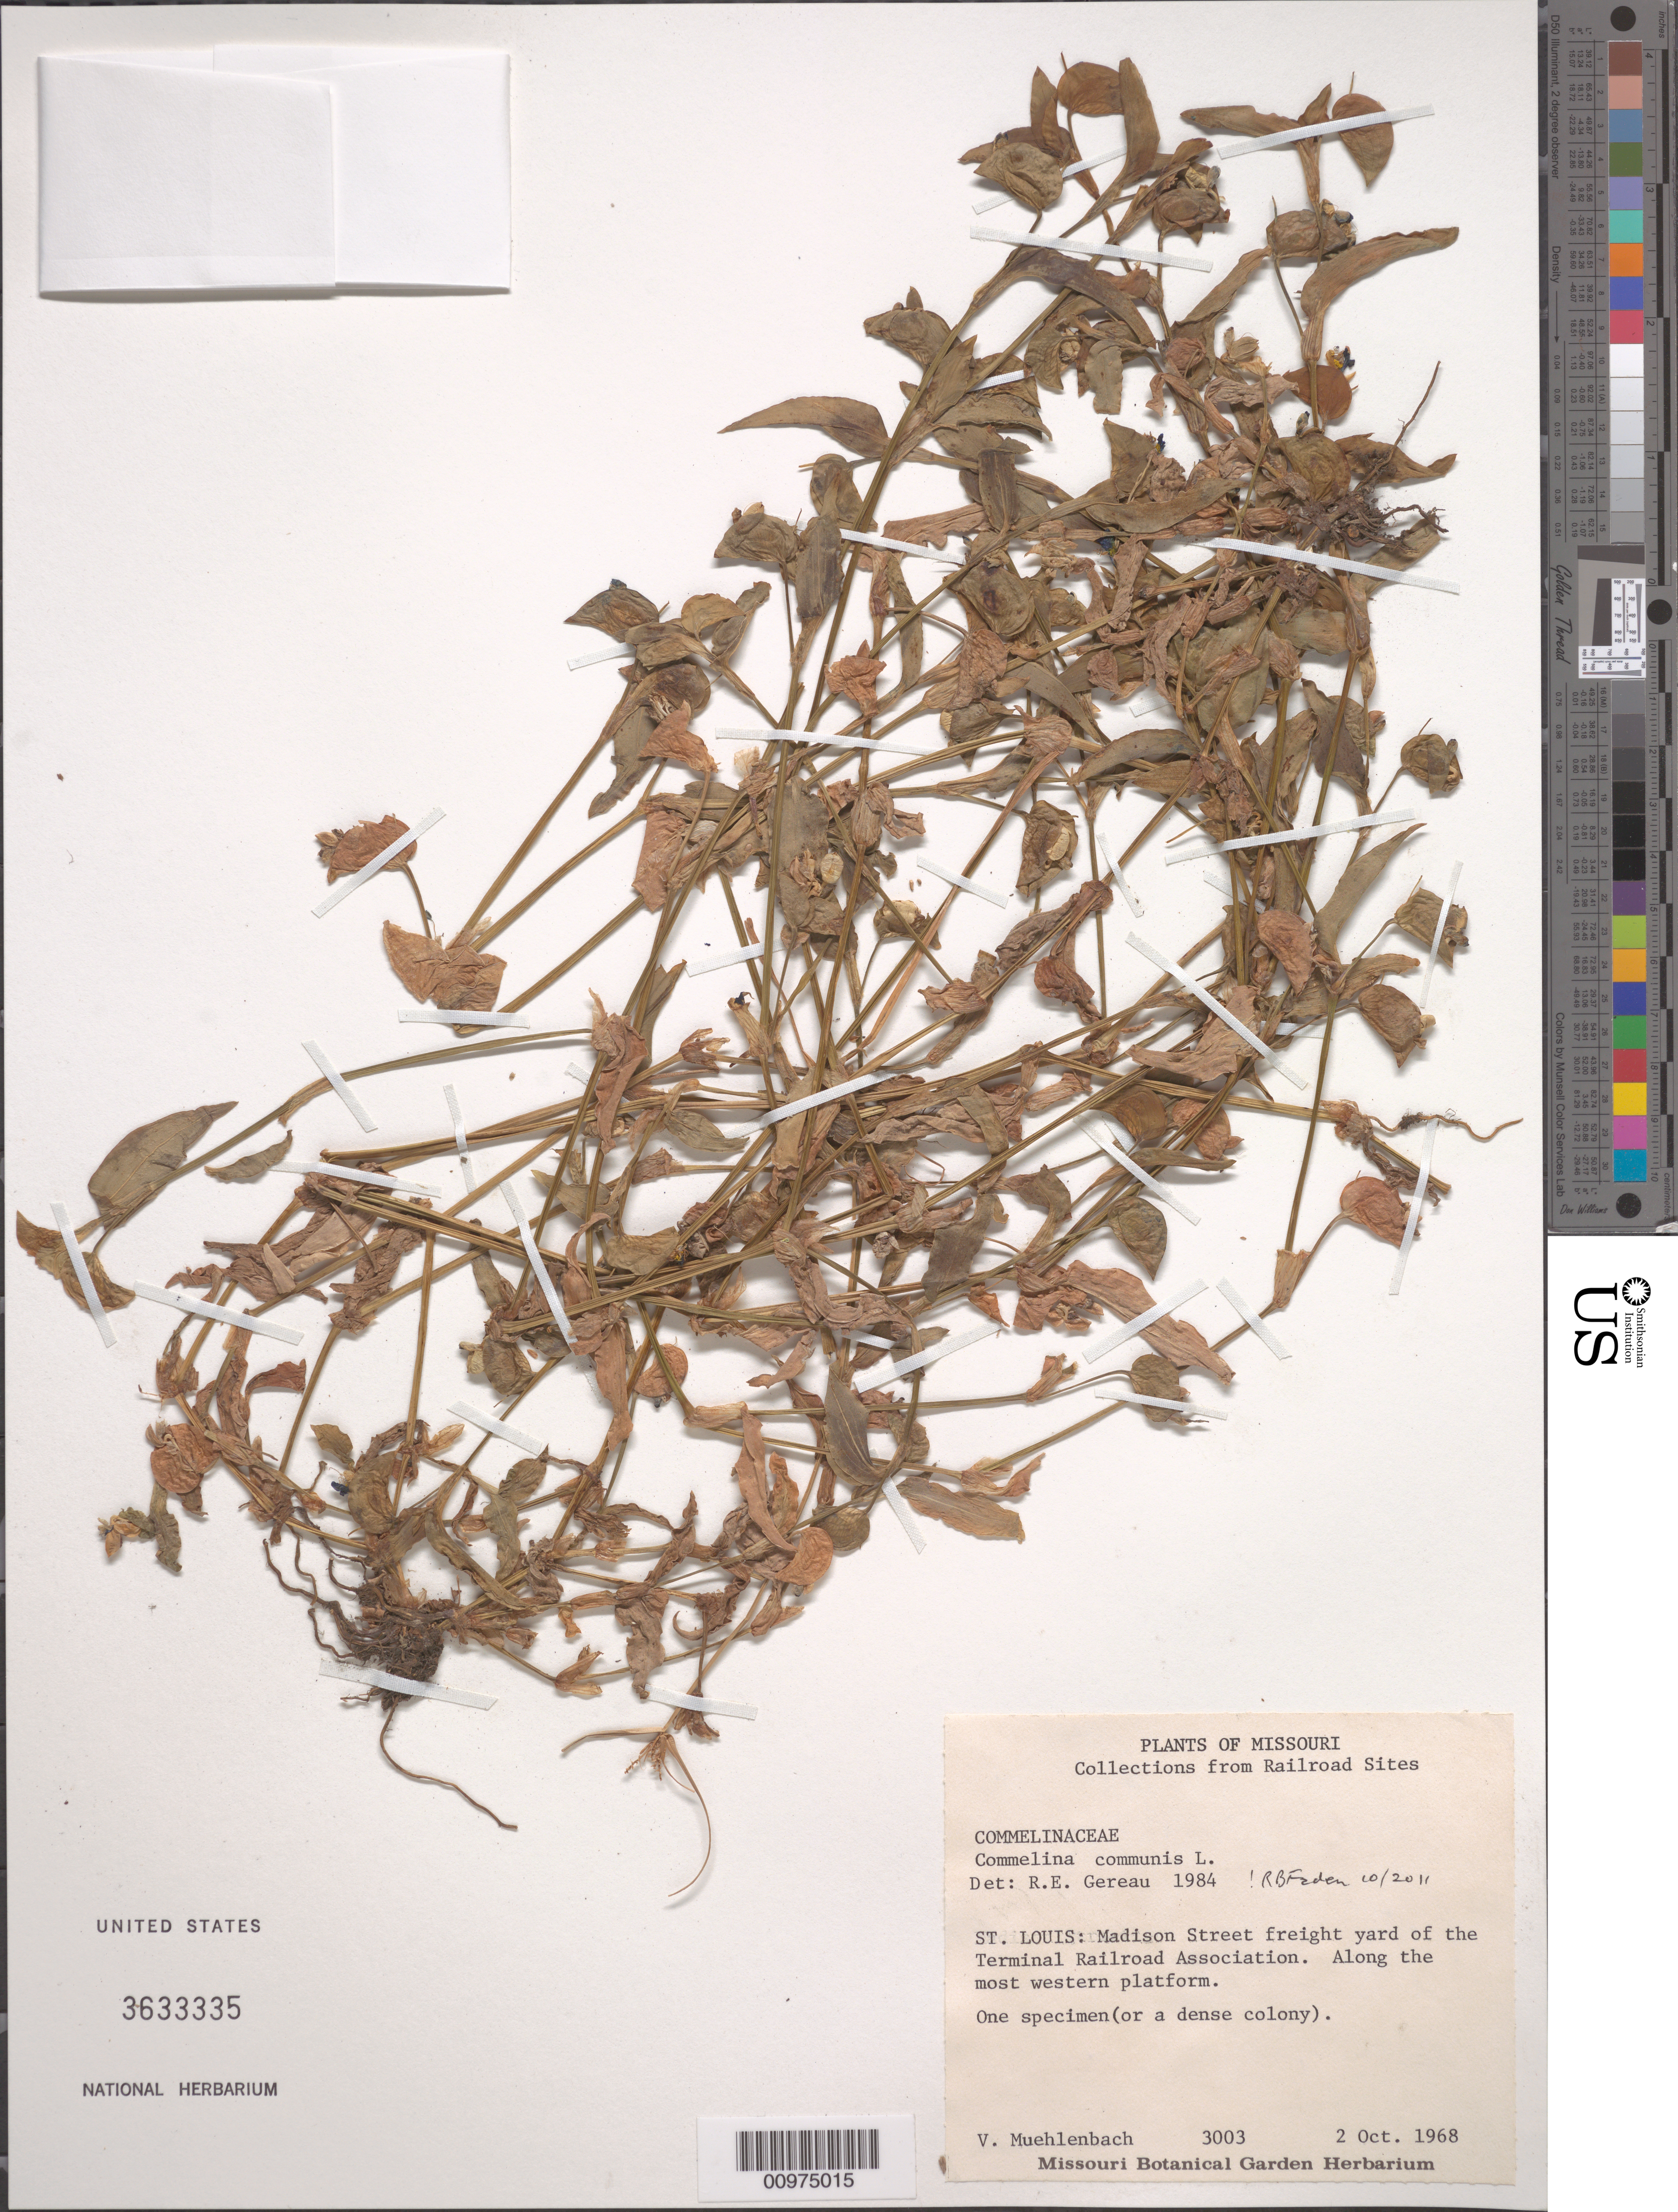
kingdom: Plantae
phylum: Tracheophyta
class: Liliopsida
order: Commelinales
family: Commelinaceae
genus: Commelina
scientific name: Commelina communis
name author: L.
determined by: Faden, Robert B., (US), Smithsonian Institution - National Museum of Natural History (UNITED STATES)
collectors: V. Muehlenbach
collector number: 3003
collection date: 1968-10-02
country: United States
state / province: Missouri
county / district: Saint Louis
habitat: Madison Street freight yard of the Terminal Railroad Association. Along the most western platform.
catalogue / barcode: US 3633335